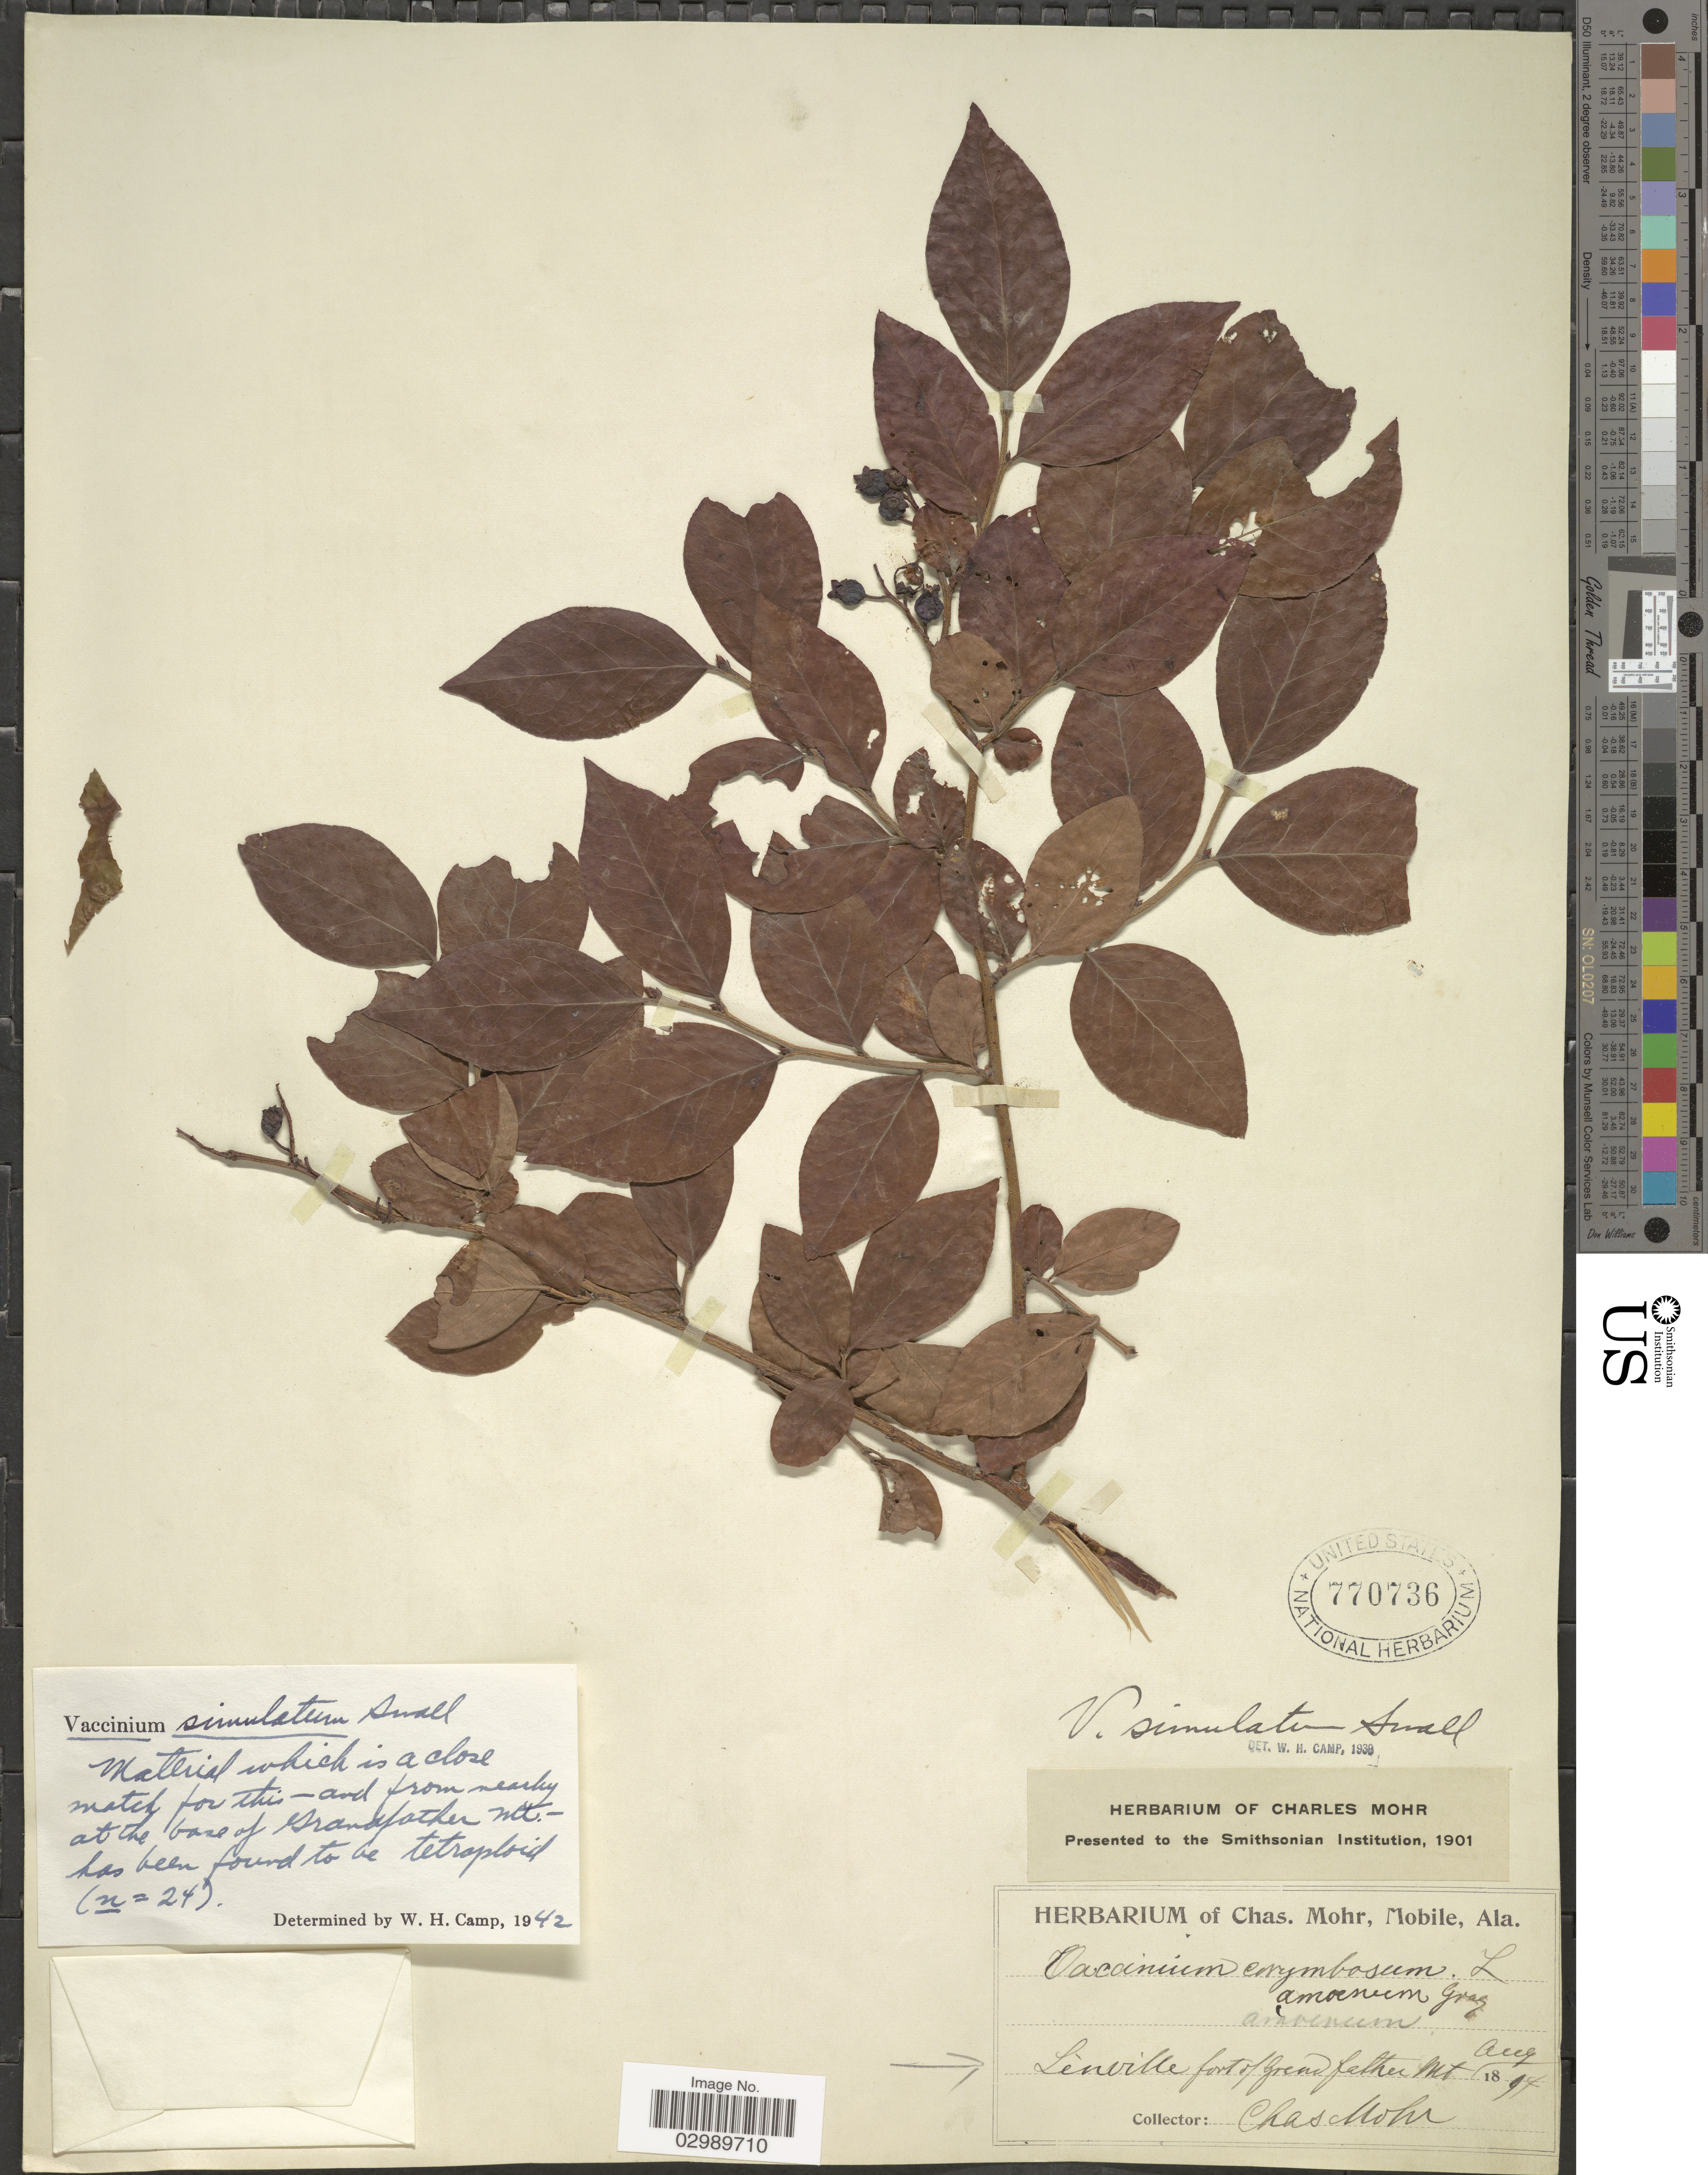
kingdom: Plantae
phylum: Tracheophyta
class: Magnoliopsida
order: Ericales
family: Ericaceae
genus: Vaccinium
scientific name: Vaccinium simulatum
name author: Small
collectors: Mohr, C. T. (herbarium)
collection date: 1894-08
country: United States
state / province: North Carolina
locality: Linville fort of Grandfather Mt.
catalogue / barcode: US 770736